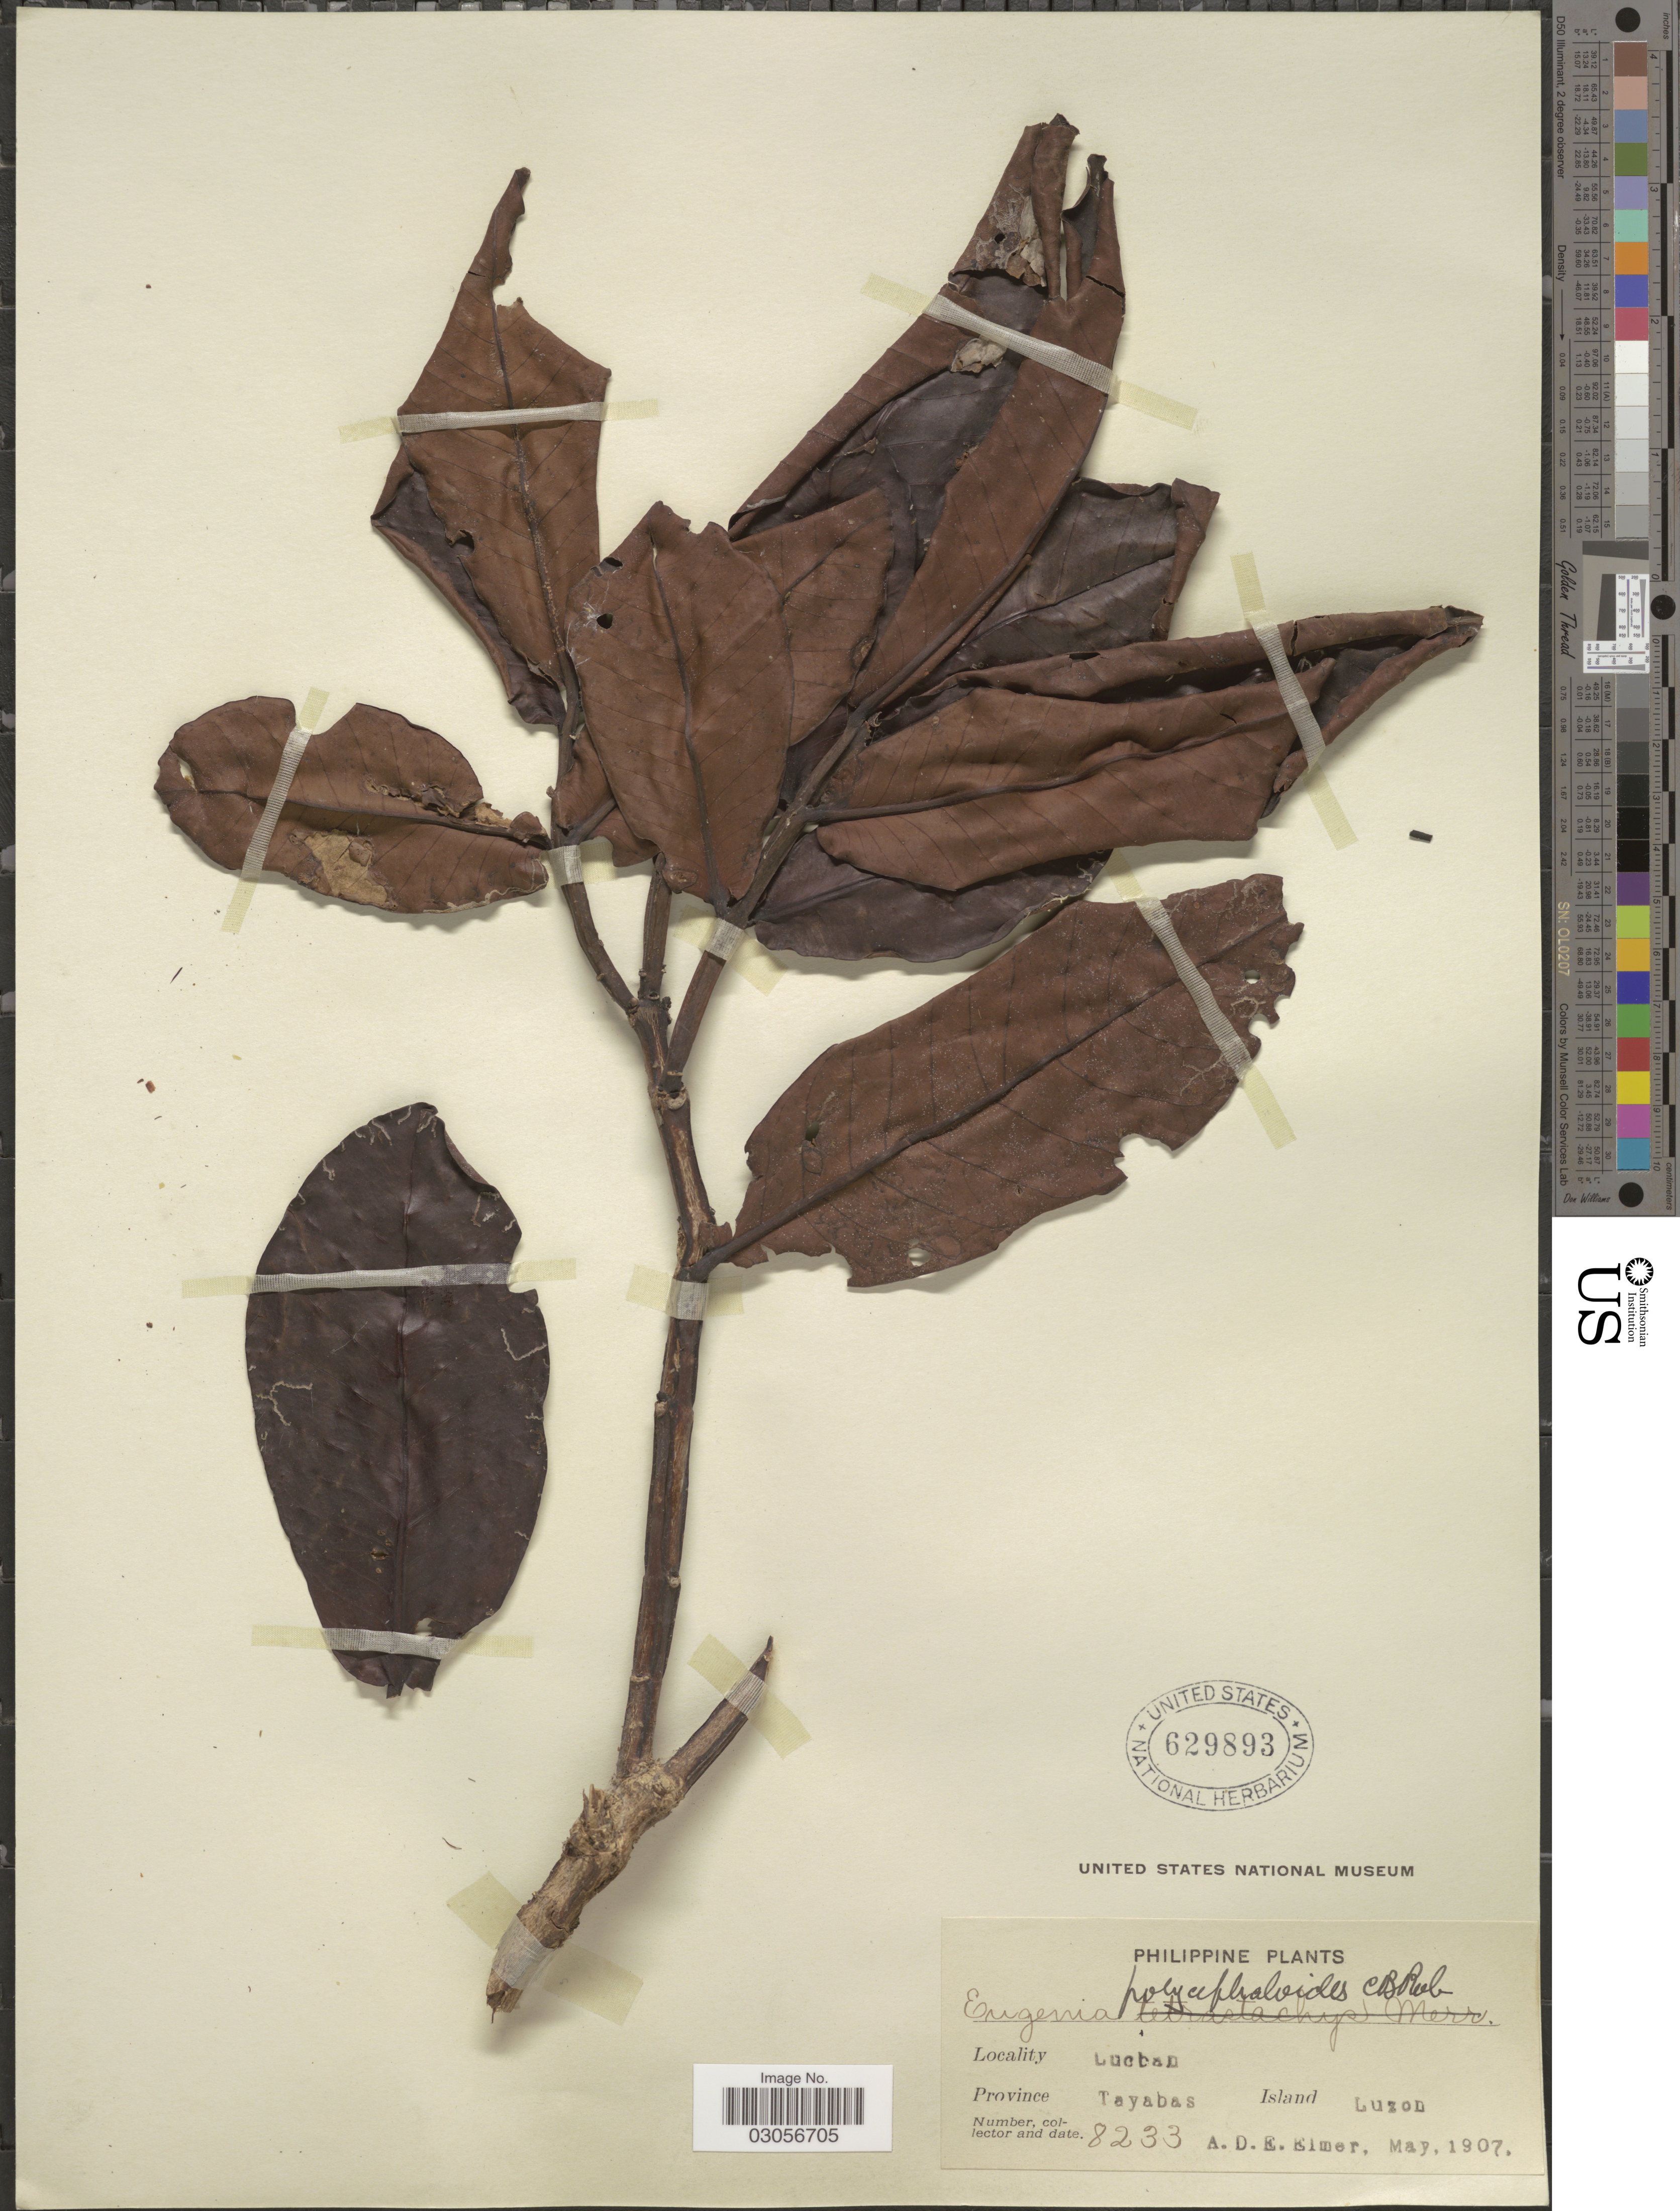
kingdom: Plantae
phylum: Tracheophyta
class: Magnoliopsida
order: Myrtales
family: Myrtaceae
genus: Syzygium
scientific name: Syzygium polycephaloides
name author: (C.B. Rob.) Merr.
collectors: A. D. E. Elmer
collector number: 8233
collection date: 1907-05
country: Philippines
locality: Lucban. Province Tayabas. Island Luzon.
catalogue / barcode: US 629893